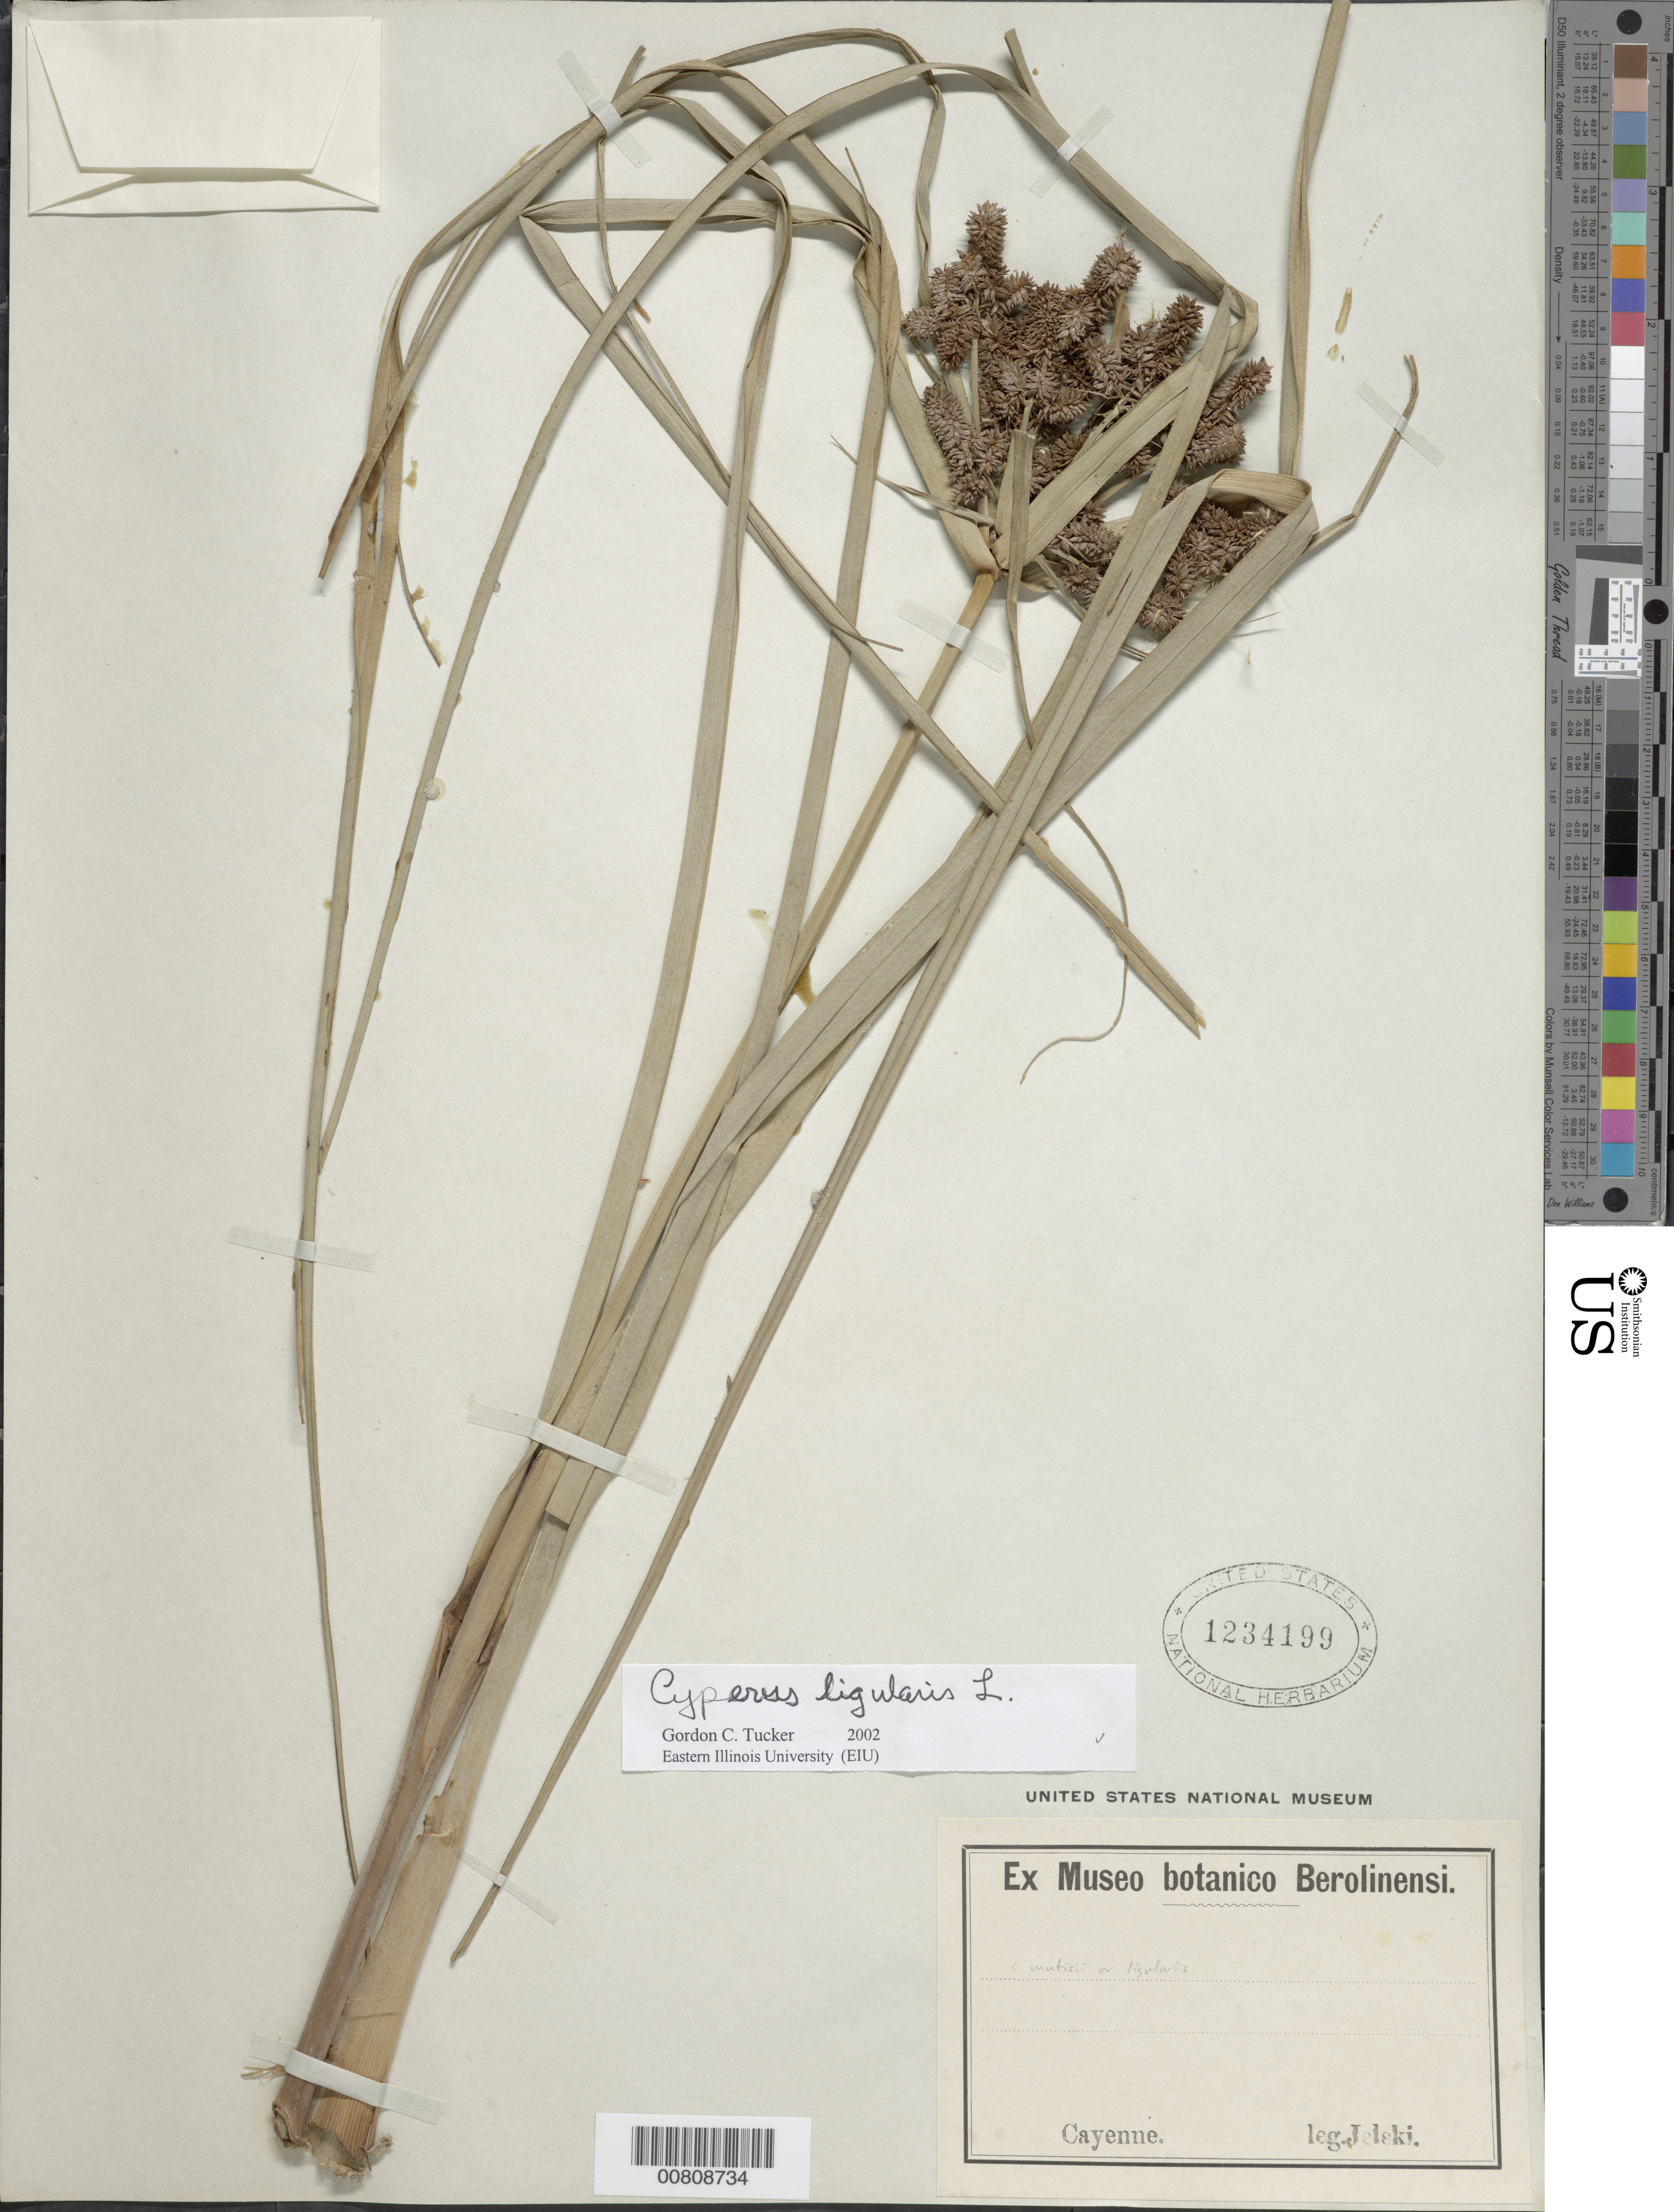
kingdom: Plantae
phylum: Tracheophyta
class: Liliopsida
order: Poales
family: Cyperaceae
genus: Cyperus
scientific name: Cyperus ligularis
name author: L.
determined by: Tucker, G. C.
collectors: H. Jelski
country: French Guiana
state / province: Cayenne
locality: Cayenne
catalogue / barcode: US 1234199